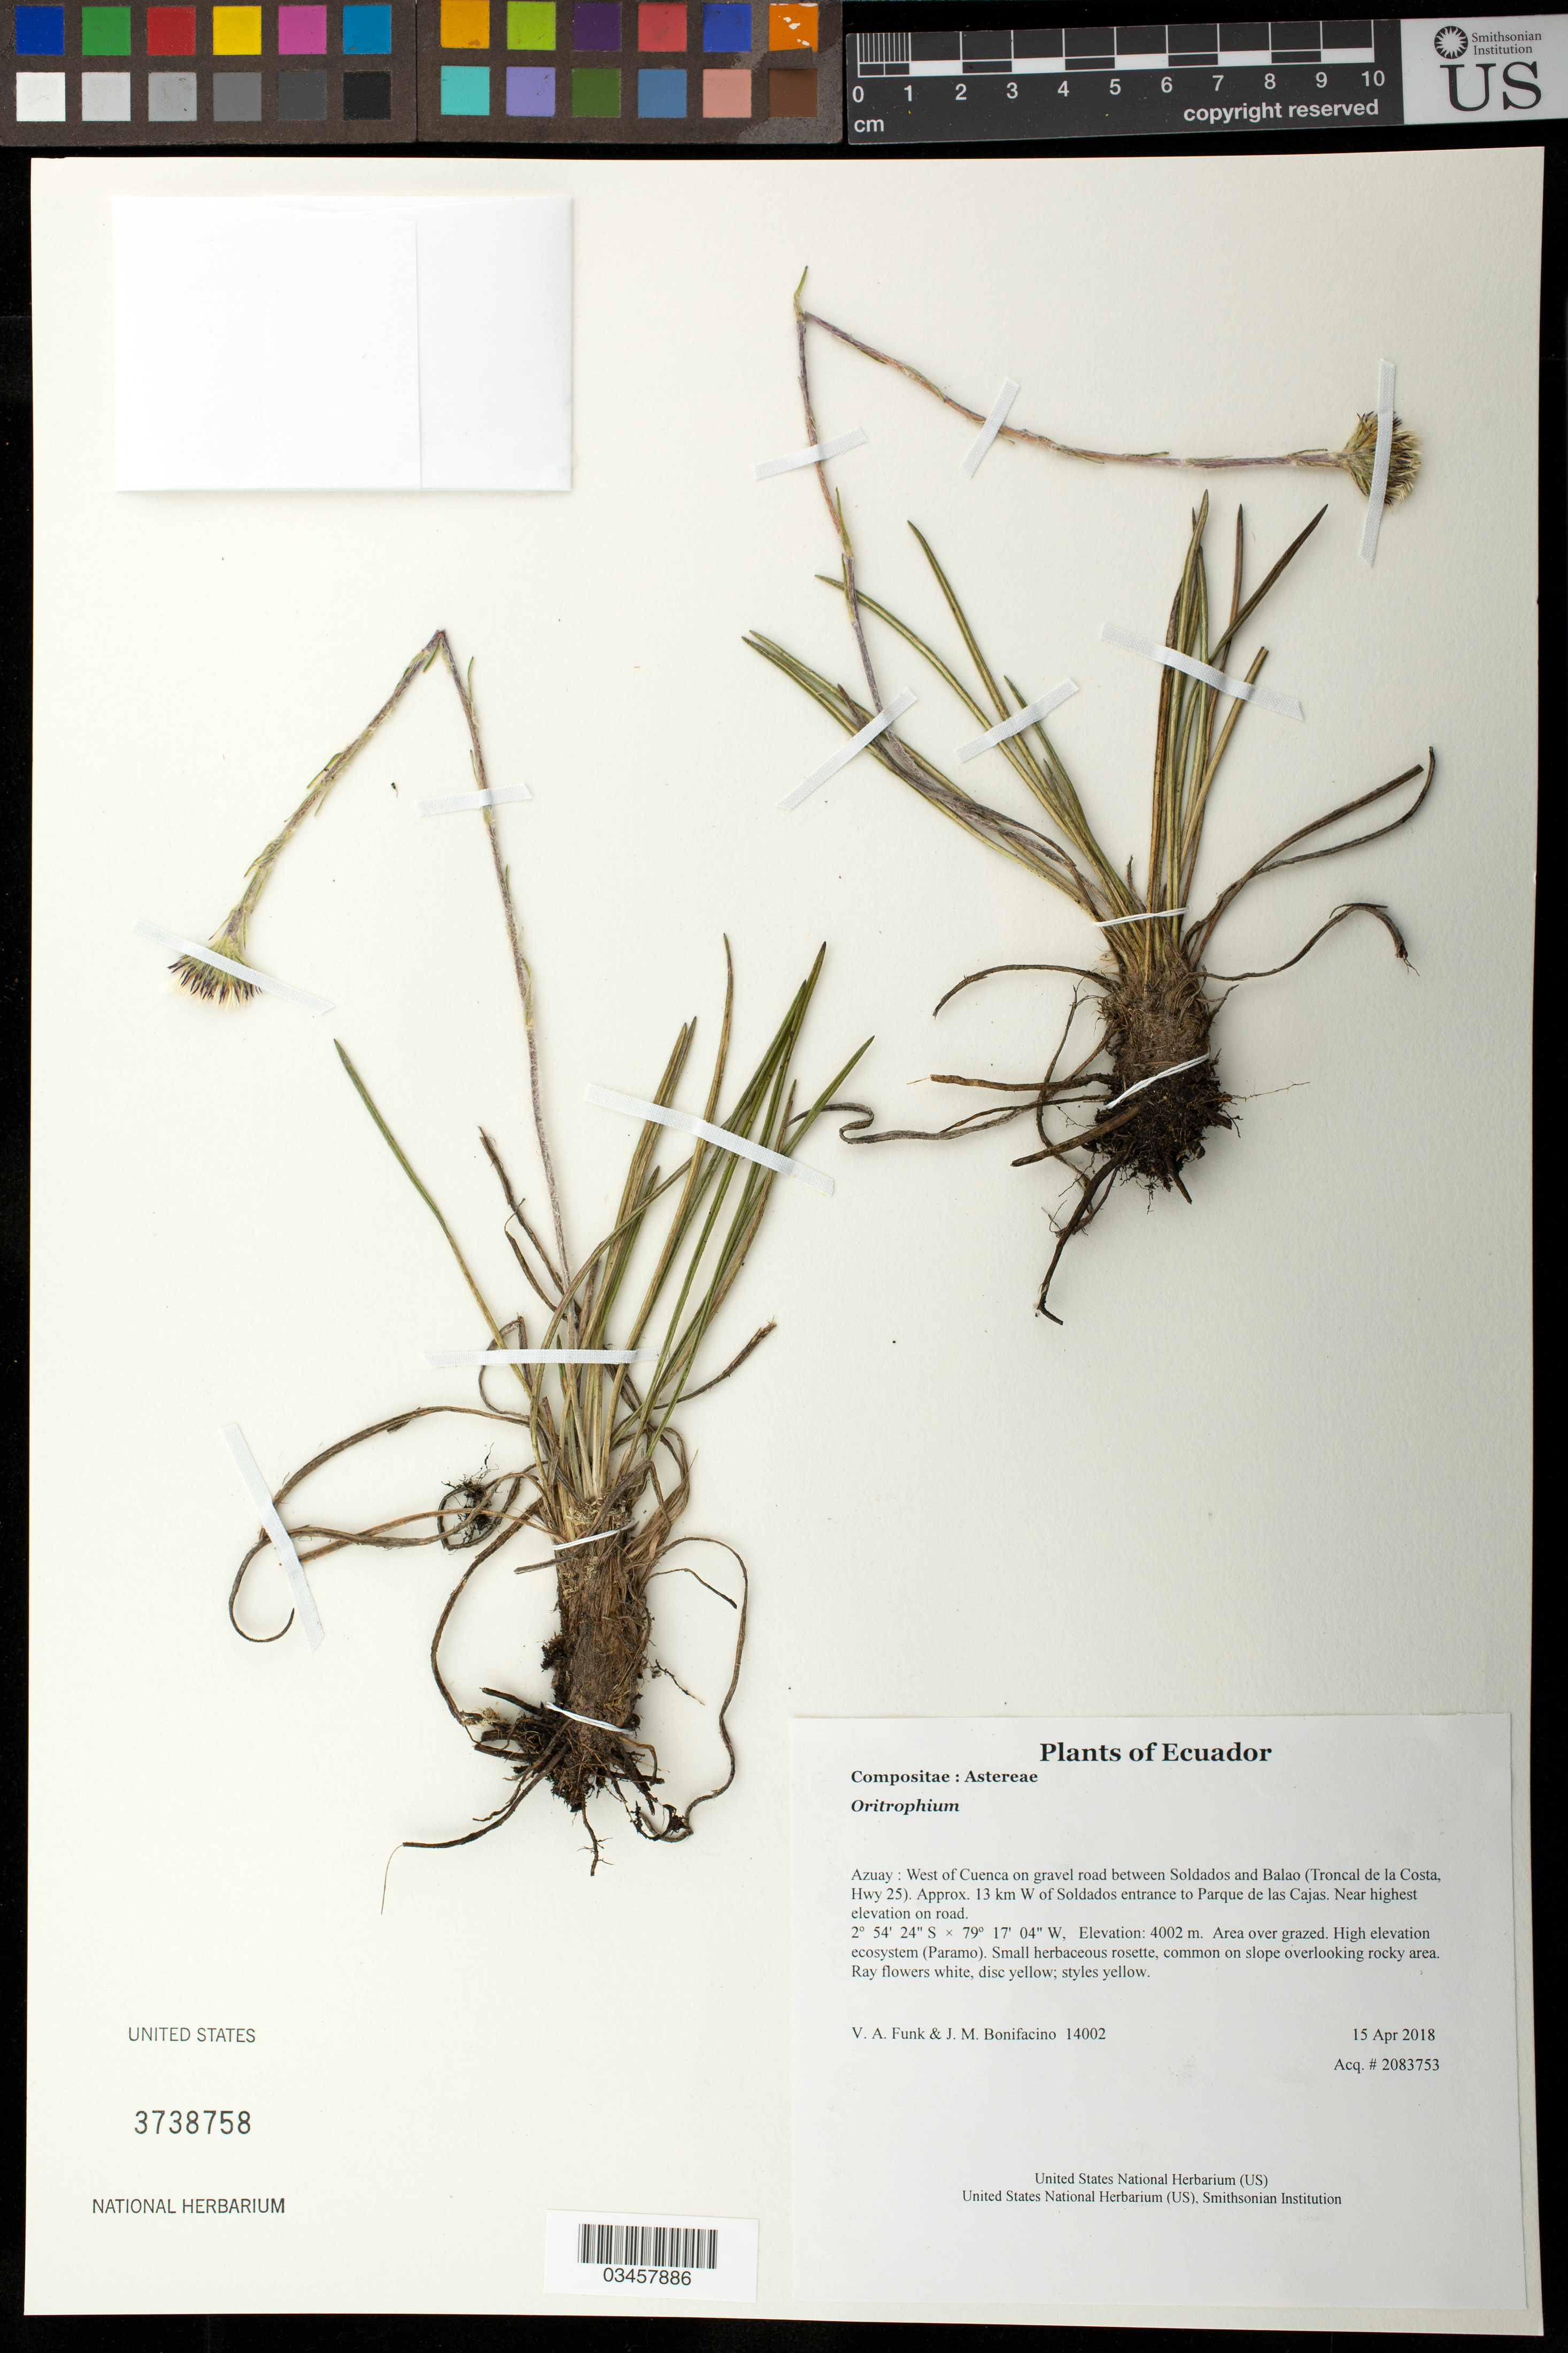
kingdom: Plantae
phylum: Tracheophyta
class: Magnoliopsida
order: Asterales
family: Asteraceae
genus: Oritrophium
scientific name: Oritrophium sp.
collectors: V. Funk & M. Bonifacino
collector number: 14002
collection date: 2018-04-15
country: Ecuador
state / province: Azuay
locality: West of Cuenca on gravel road between Soldados and Balao (Troncal de la Costa, Hwy 25). Approx. 13 km W of Soldados entrance to Parque de las Cajas. Near highest elevation on road.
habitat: Area over grazed. High elevation ecosystem (Paramo).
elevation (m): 4002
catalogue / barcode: US 3738758